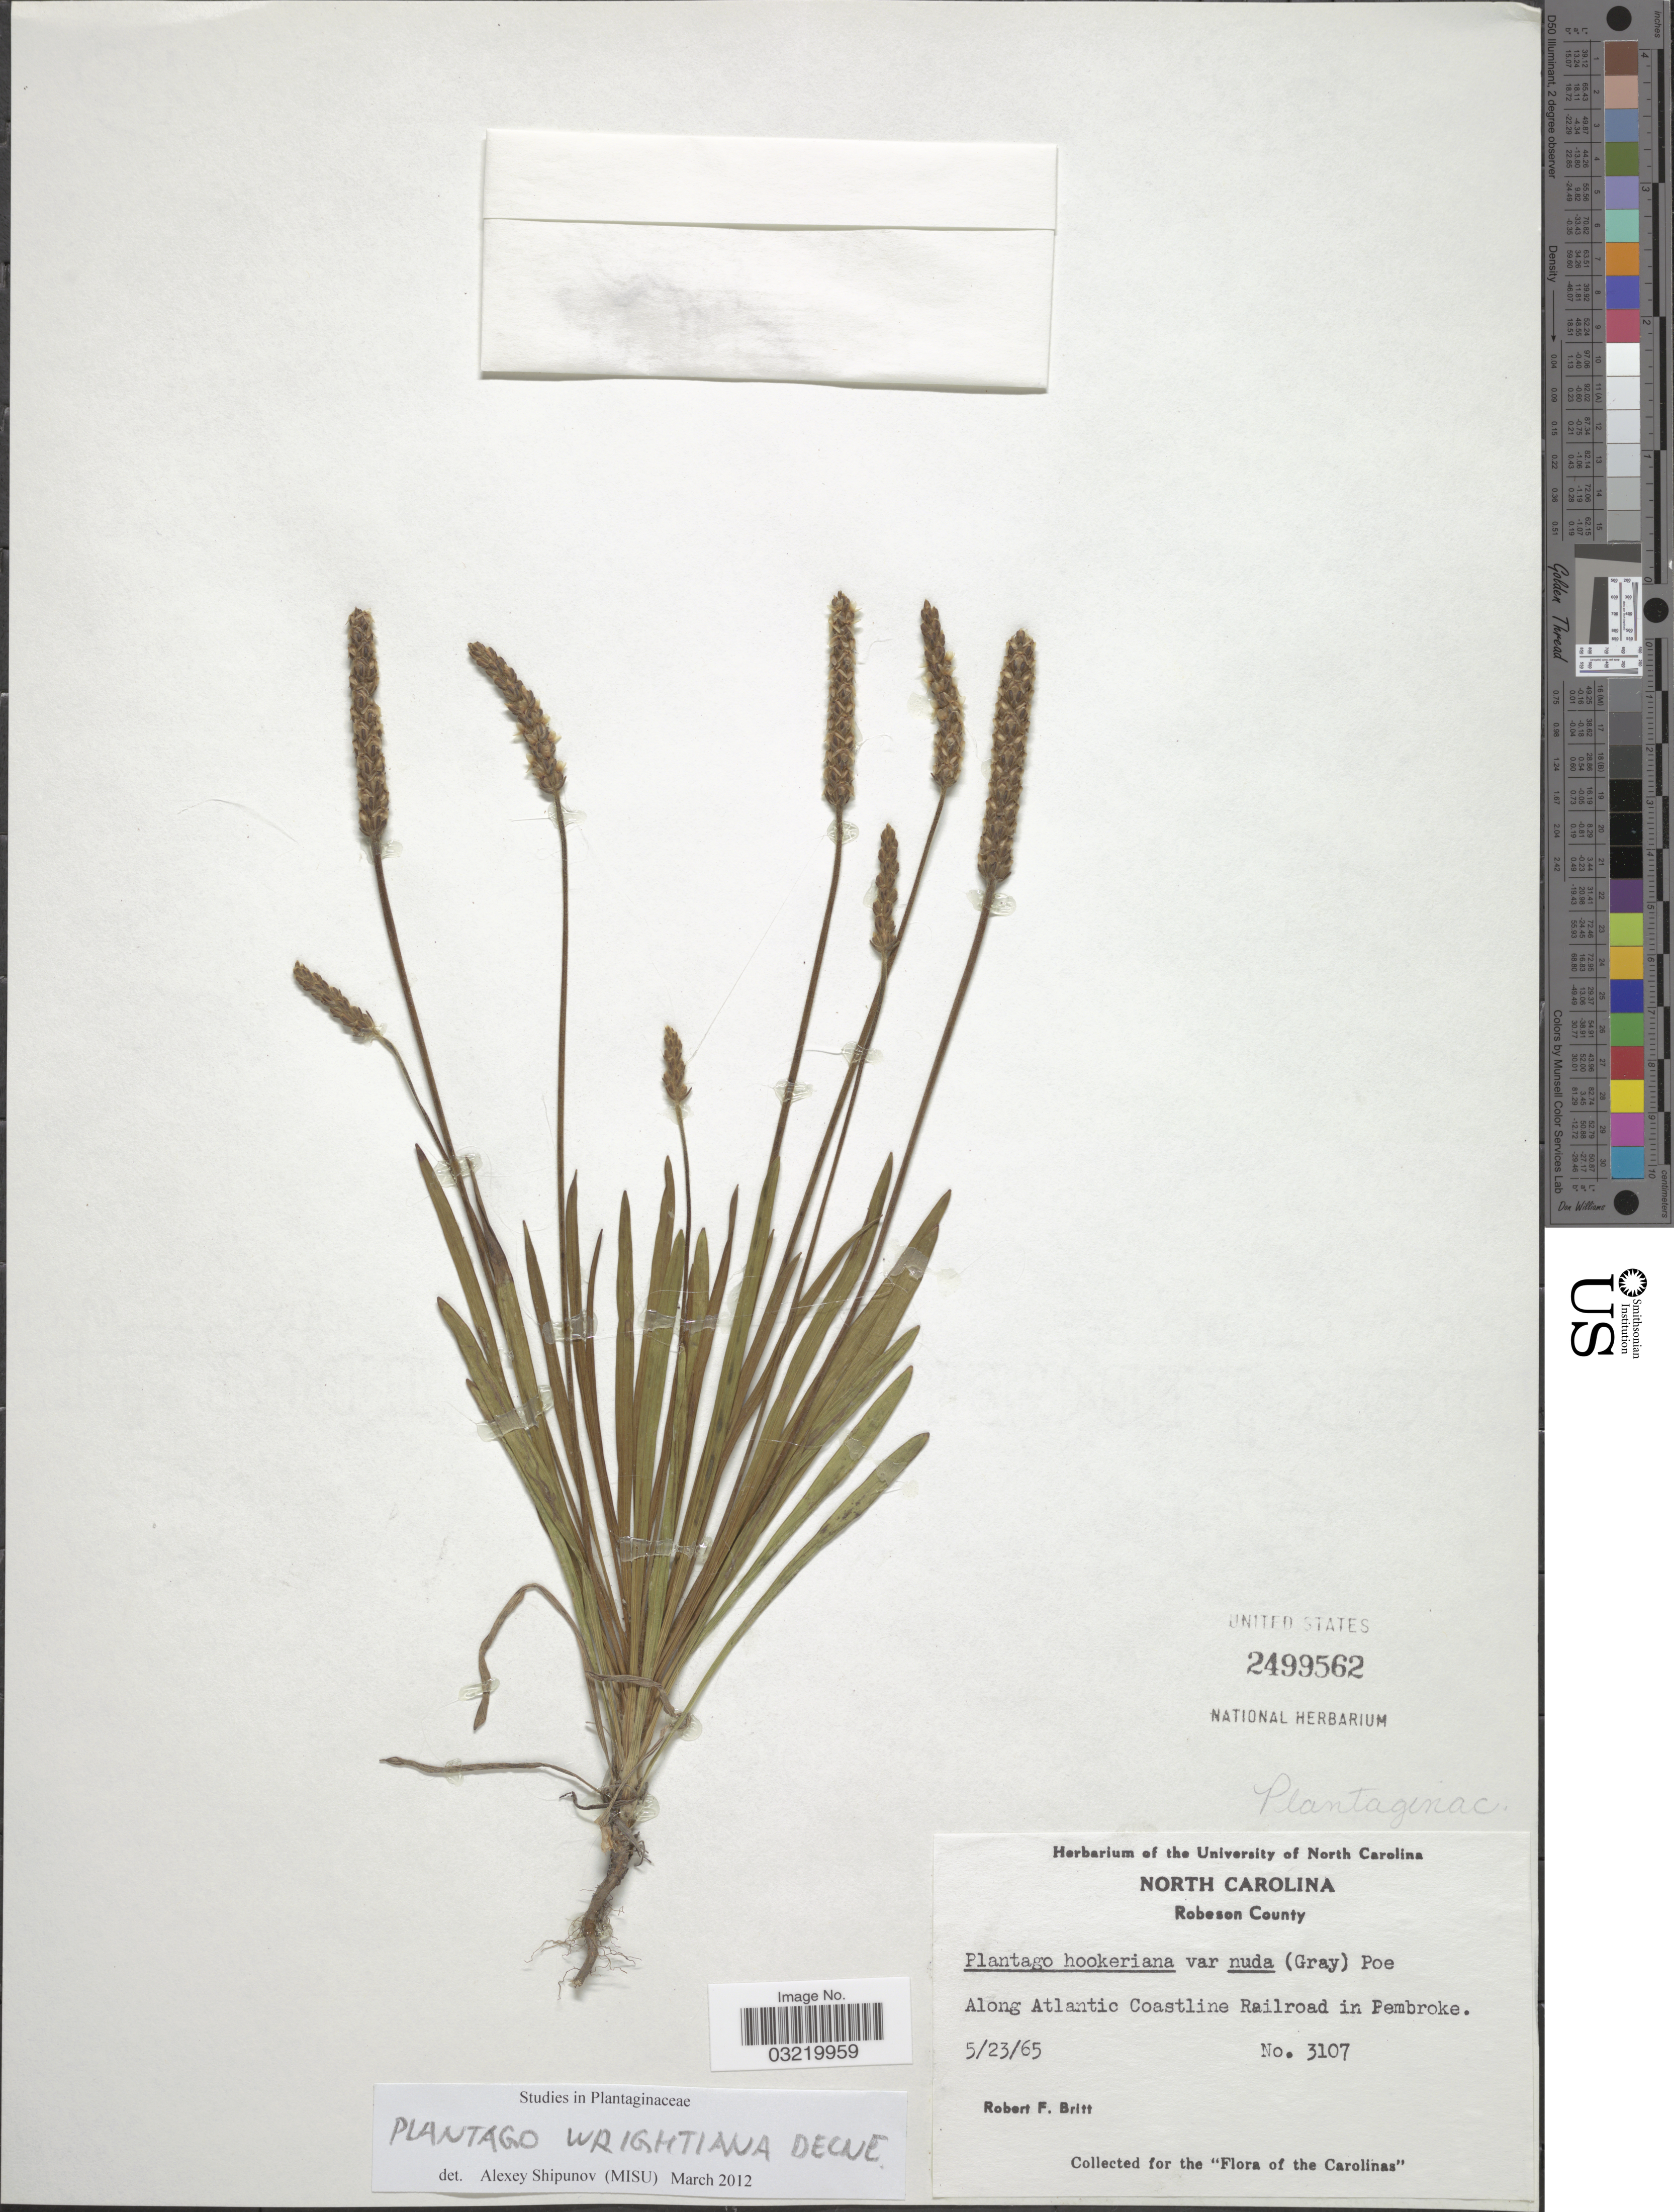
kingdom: Plantae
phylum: Tracheophyta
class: Magnoliopsida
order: Lamiales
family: Plantaginaceae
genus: Plantago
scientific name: Plantago wrightiana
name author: Decne. ex A. DC.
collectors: R. Britt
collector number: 3107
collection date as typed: Transcribed d/m/y: 23/5/65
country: United States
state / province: North Carolina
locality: Carolinas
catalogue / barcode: US 2499562